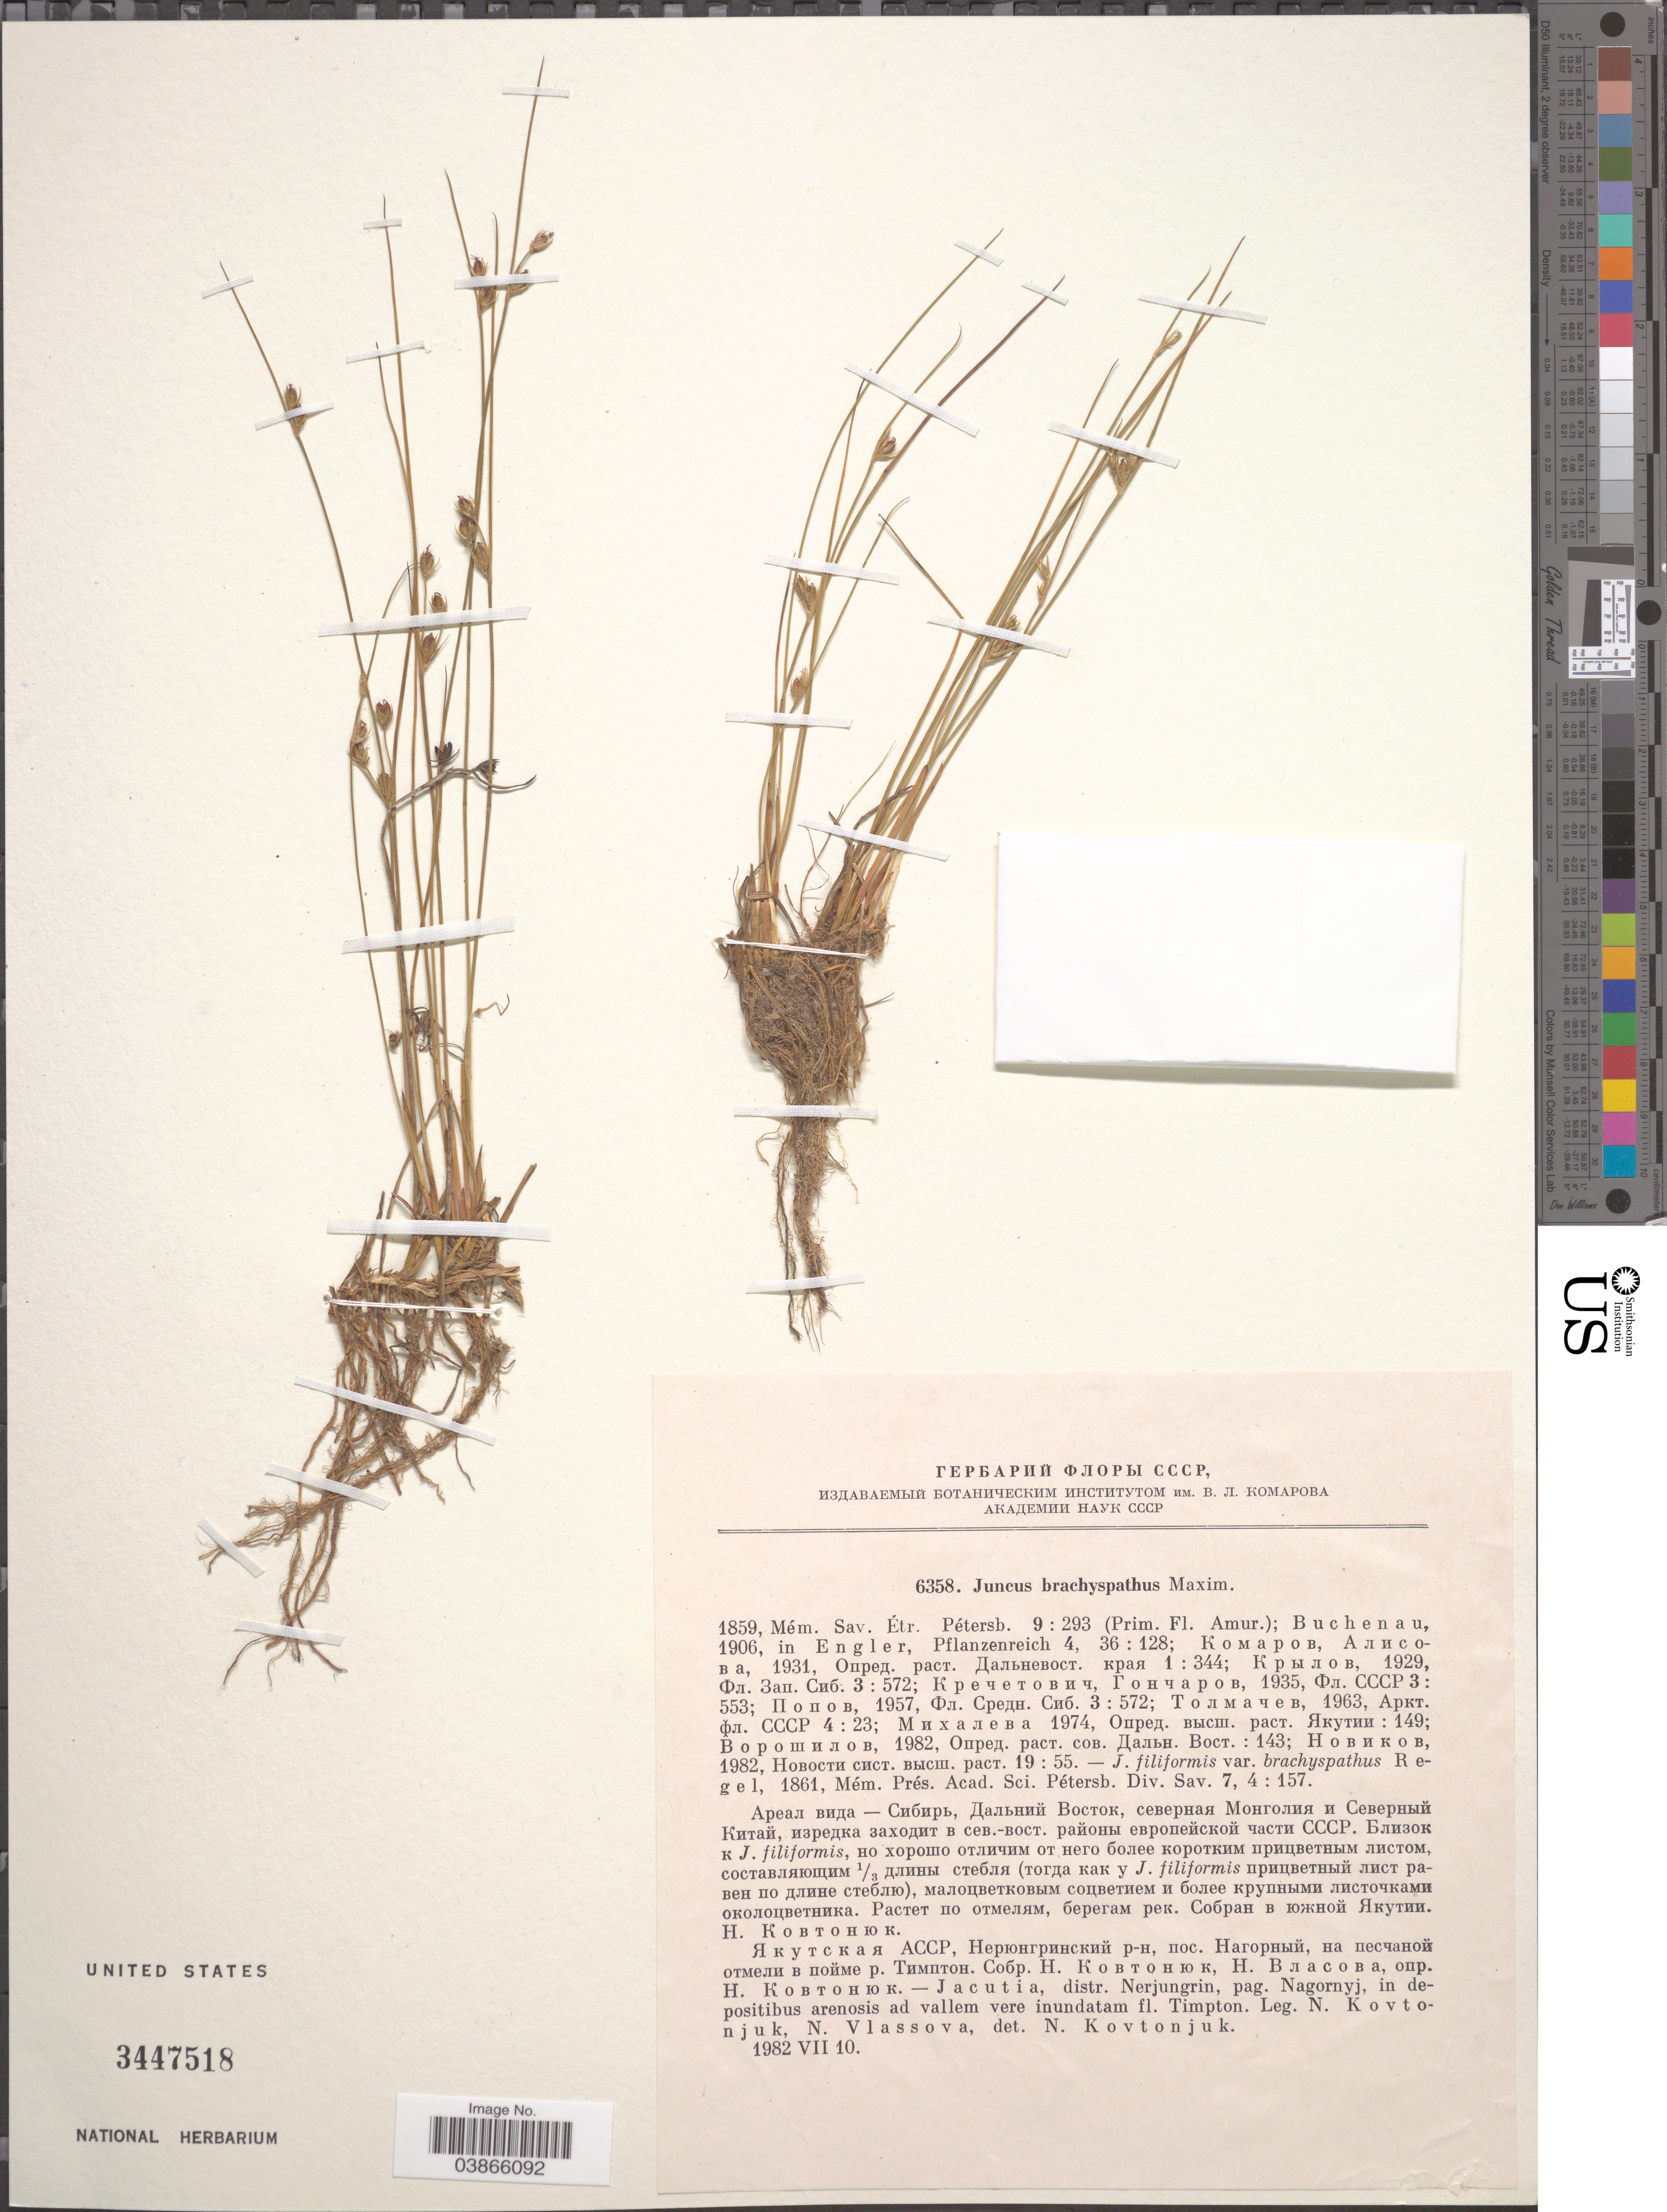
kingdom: Plantae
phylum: Tracheophyta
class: Liliopsida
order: Poales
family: Juncaceae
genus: Juncus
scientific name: Juncus brachyspathus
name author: Maxim.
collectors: N. Kovtonjuk & N. Vlassova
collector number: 6358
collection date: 1982-07-10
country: Russian Federation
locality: Jacutia, distr. Nerjungrin, pag. Nagornyj, in de positibus arenosis ad vallem vere inundatam fl. Timpton.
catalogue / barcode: US 3447518